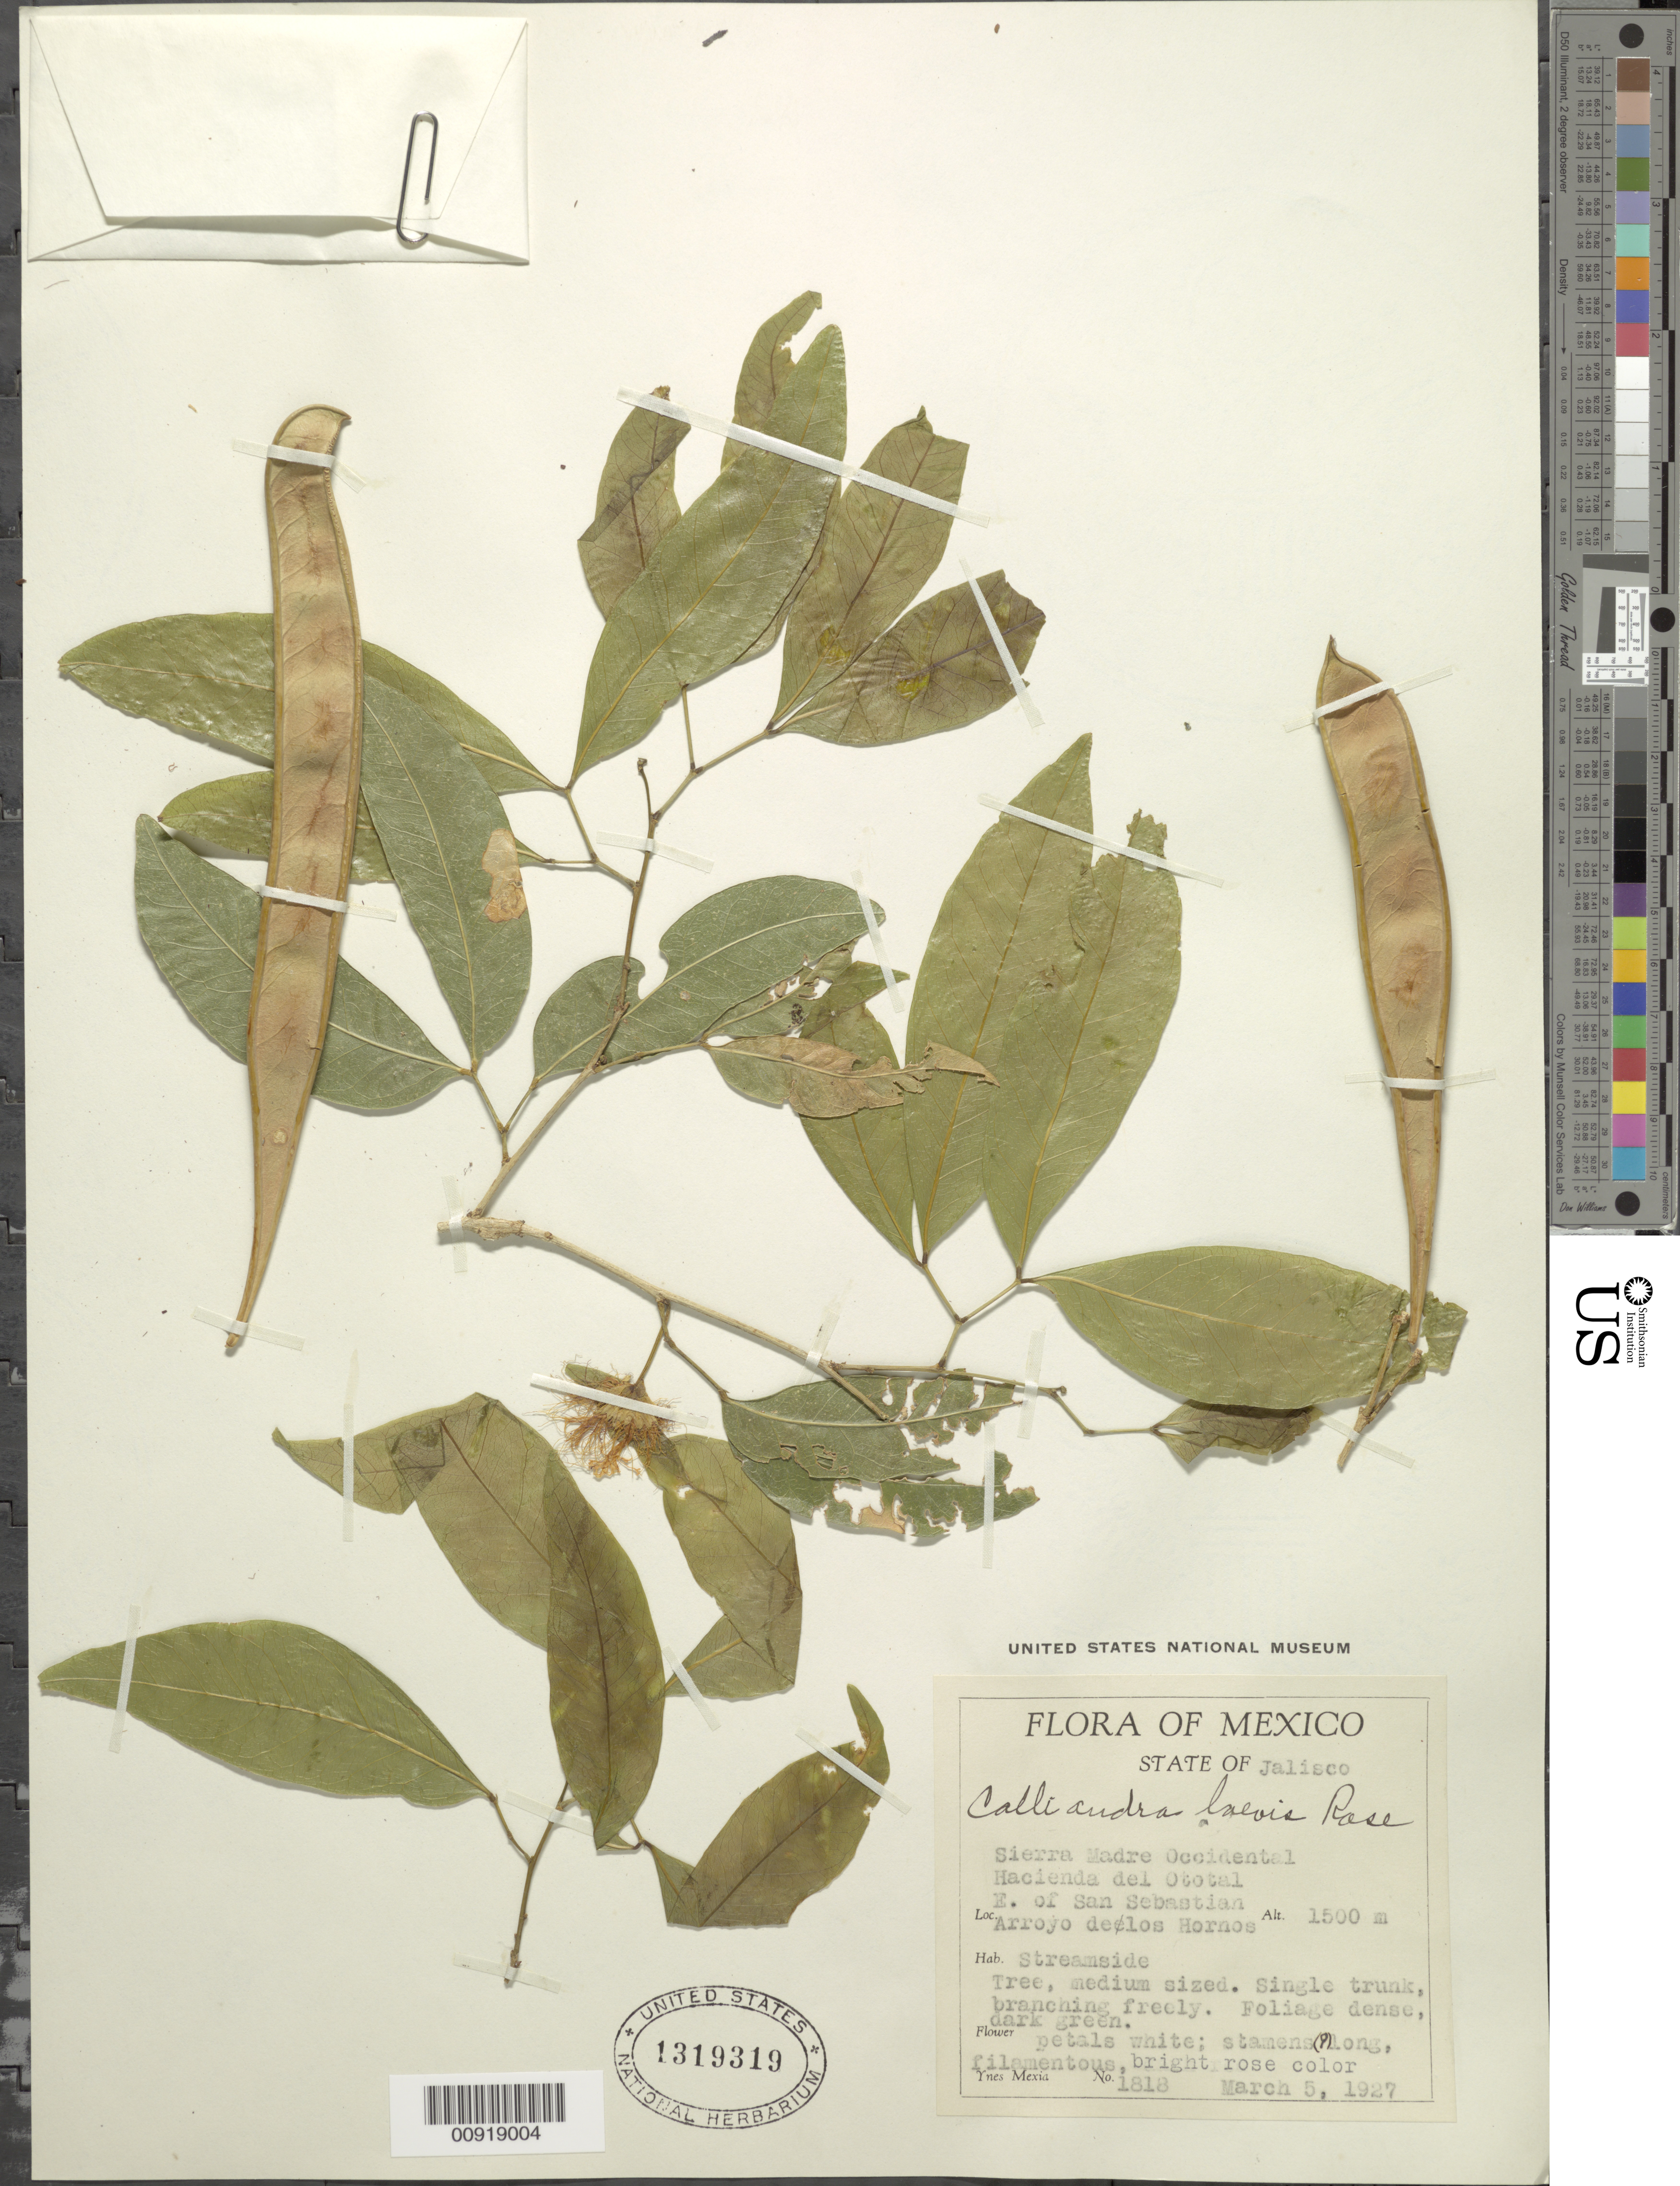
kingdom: Plantae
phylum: Tracheophyta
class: Magnoliopsida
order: Fabales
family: Fabaceae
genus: Calliandra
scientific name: Calliandra laevis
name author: Rose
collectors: Y. Mexia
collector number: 1818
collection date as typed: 05 Mar 1927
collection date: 1927-03-05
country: Mexico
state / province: Jalisco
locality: Sierra Madre Occidental, Hacienda del Ototal E of San Sebastian, Arroyo de los Hornos.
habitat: Streamside.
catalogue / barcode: US 1319319